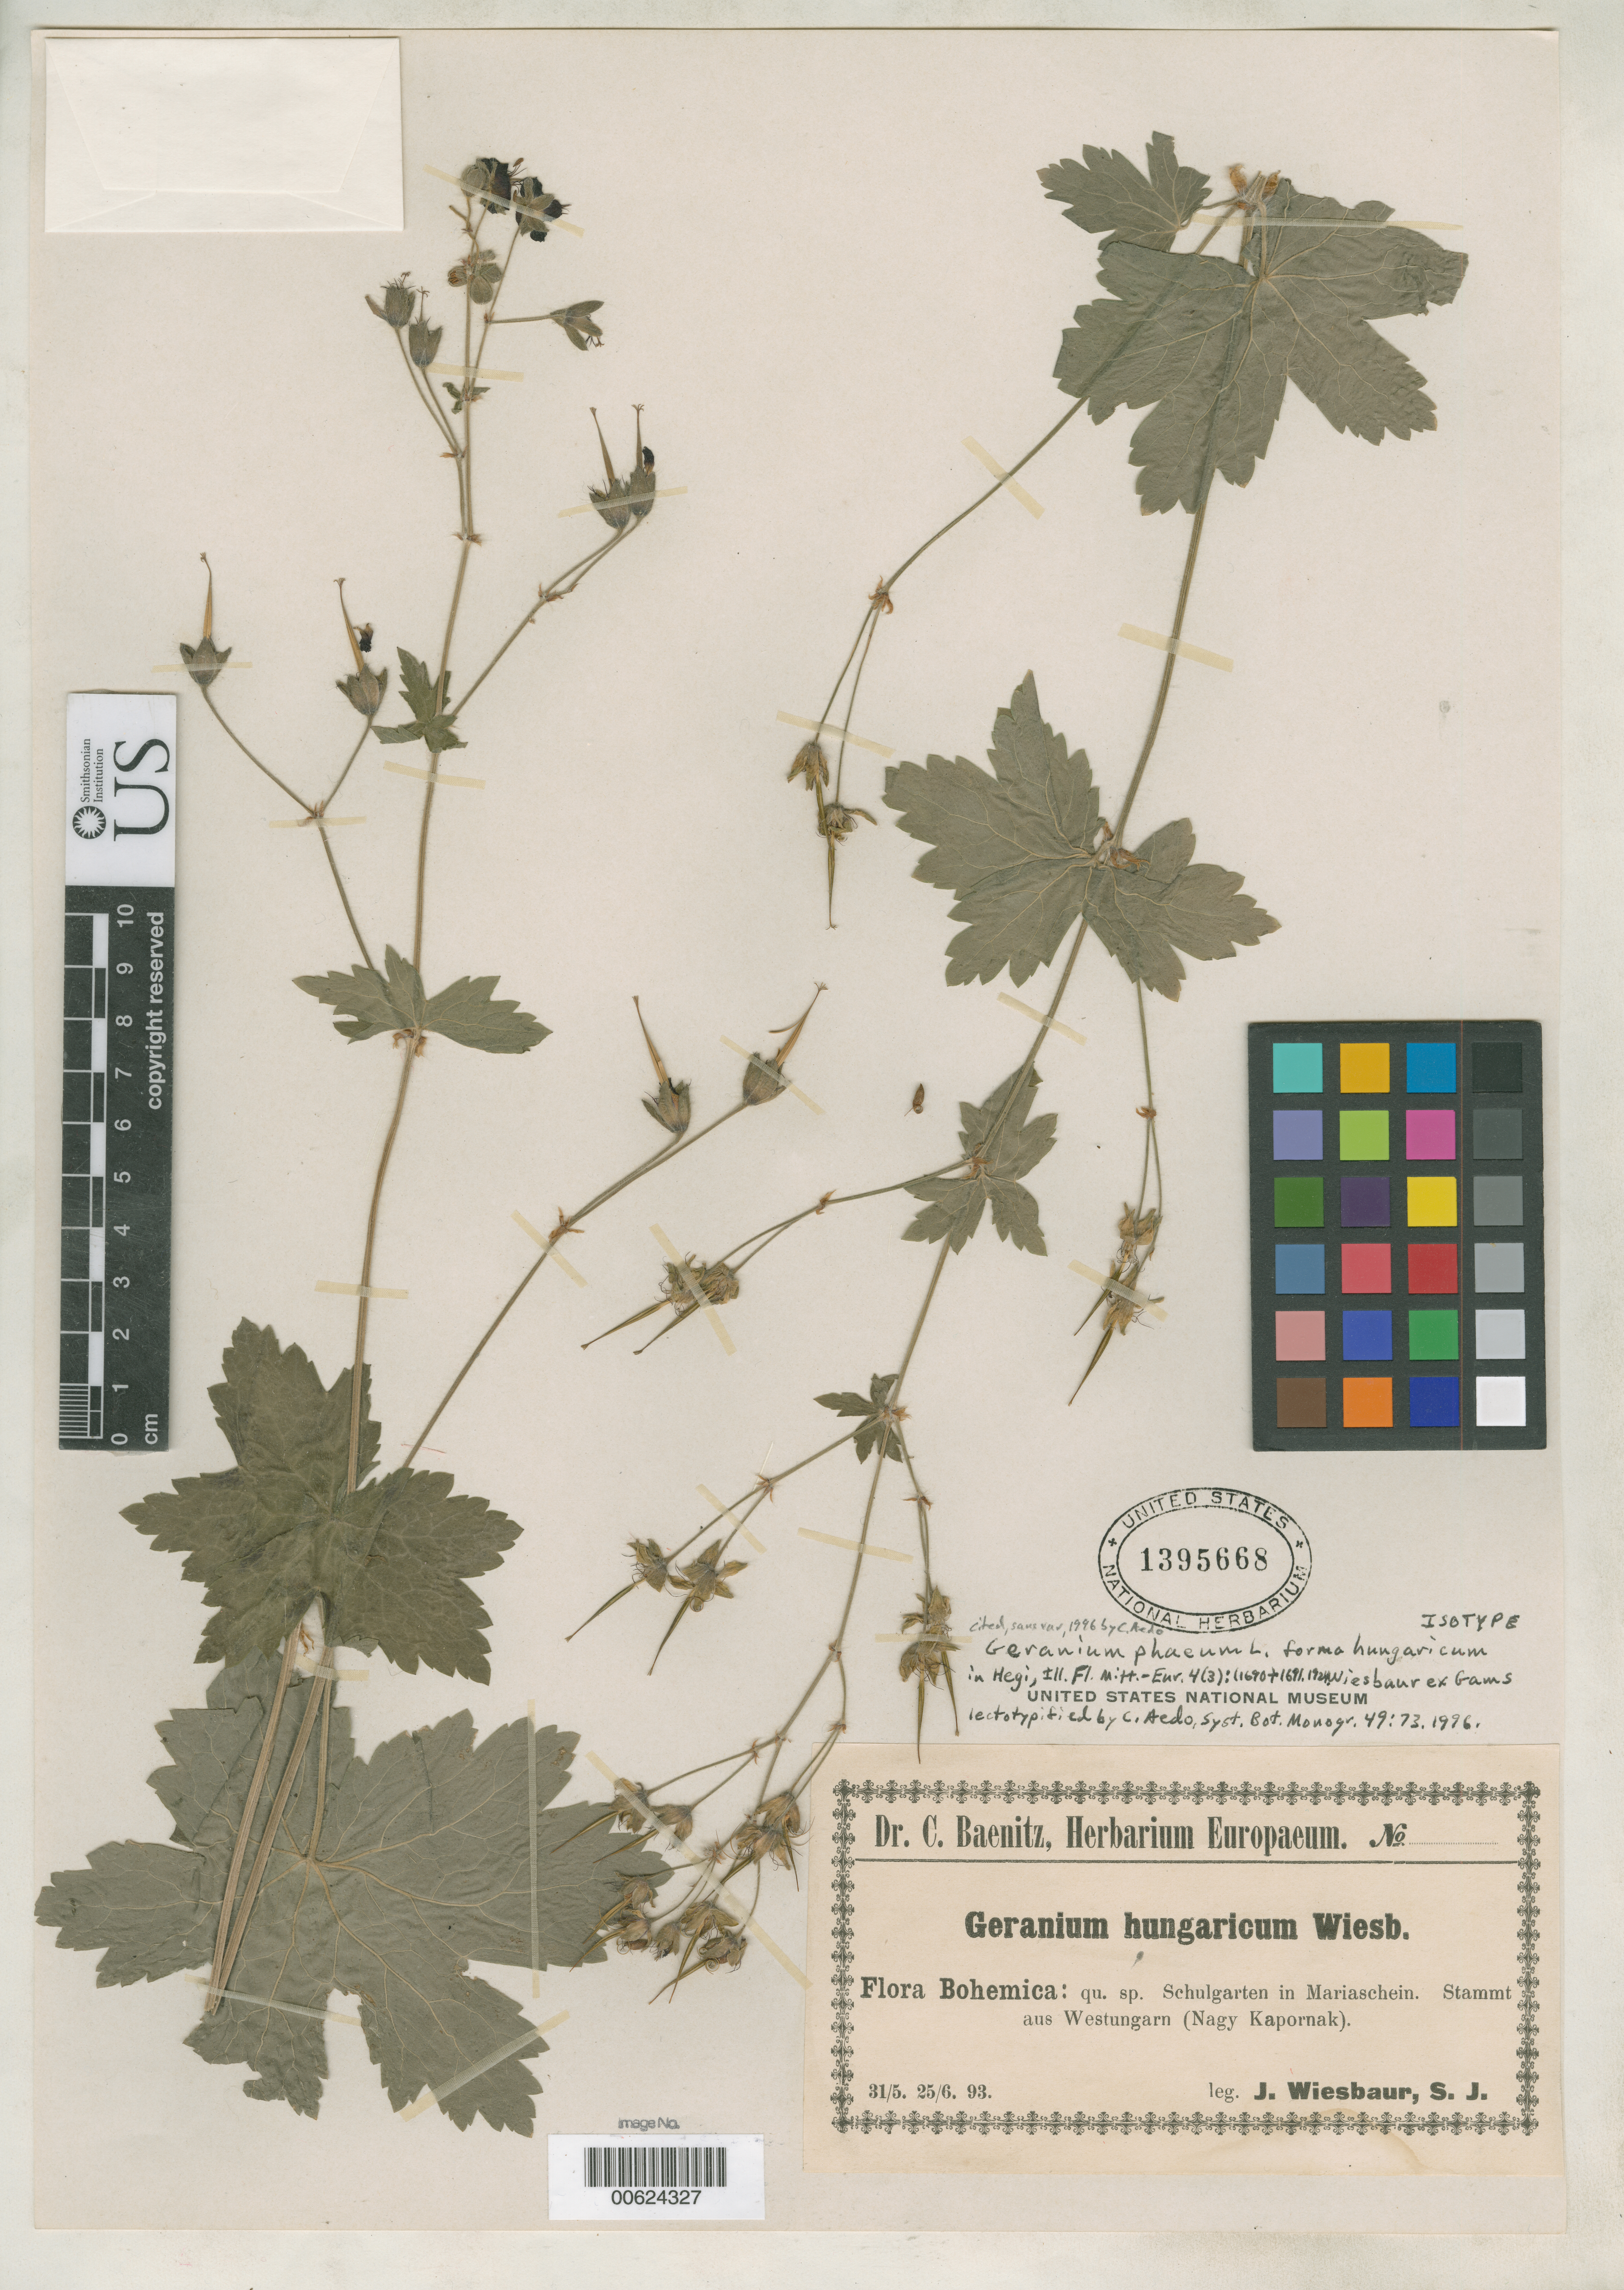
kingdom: Plantae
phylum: Tracheophyta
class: Magnoliopsida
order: Geraniales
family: Geraniaceae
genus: Geranium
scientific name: Geranium phaeum f. hungaricum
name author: Wiesb. ex Gams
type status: Isotype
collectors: J. B. Wiesbaur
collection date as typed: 31 May 1893 and 25 Jun 1893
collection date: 1893-05-31,1893-06-25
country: Hungary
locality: Bohemica, Westungarn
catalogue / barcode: US 1395668